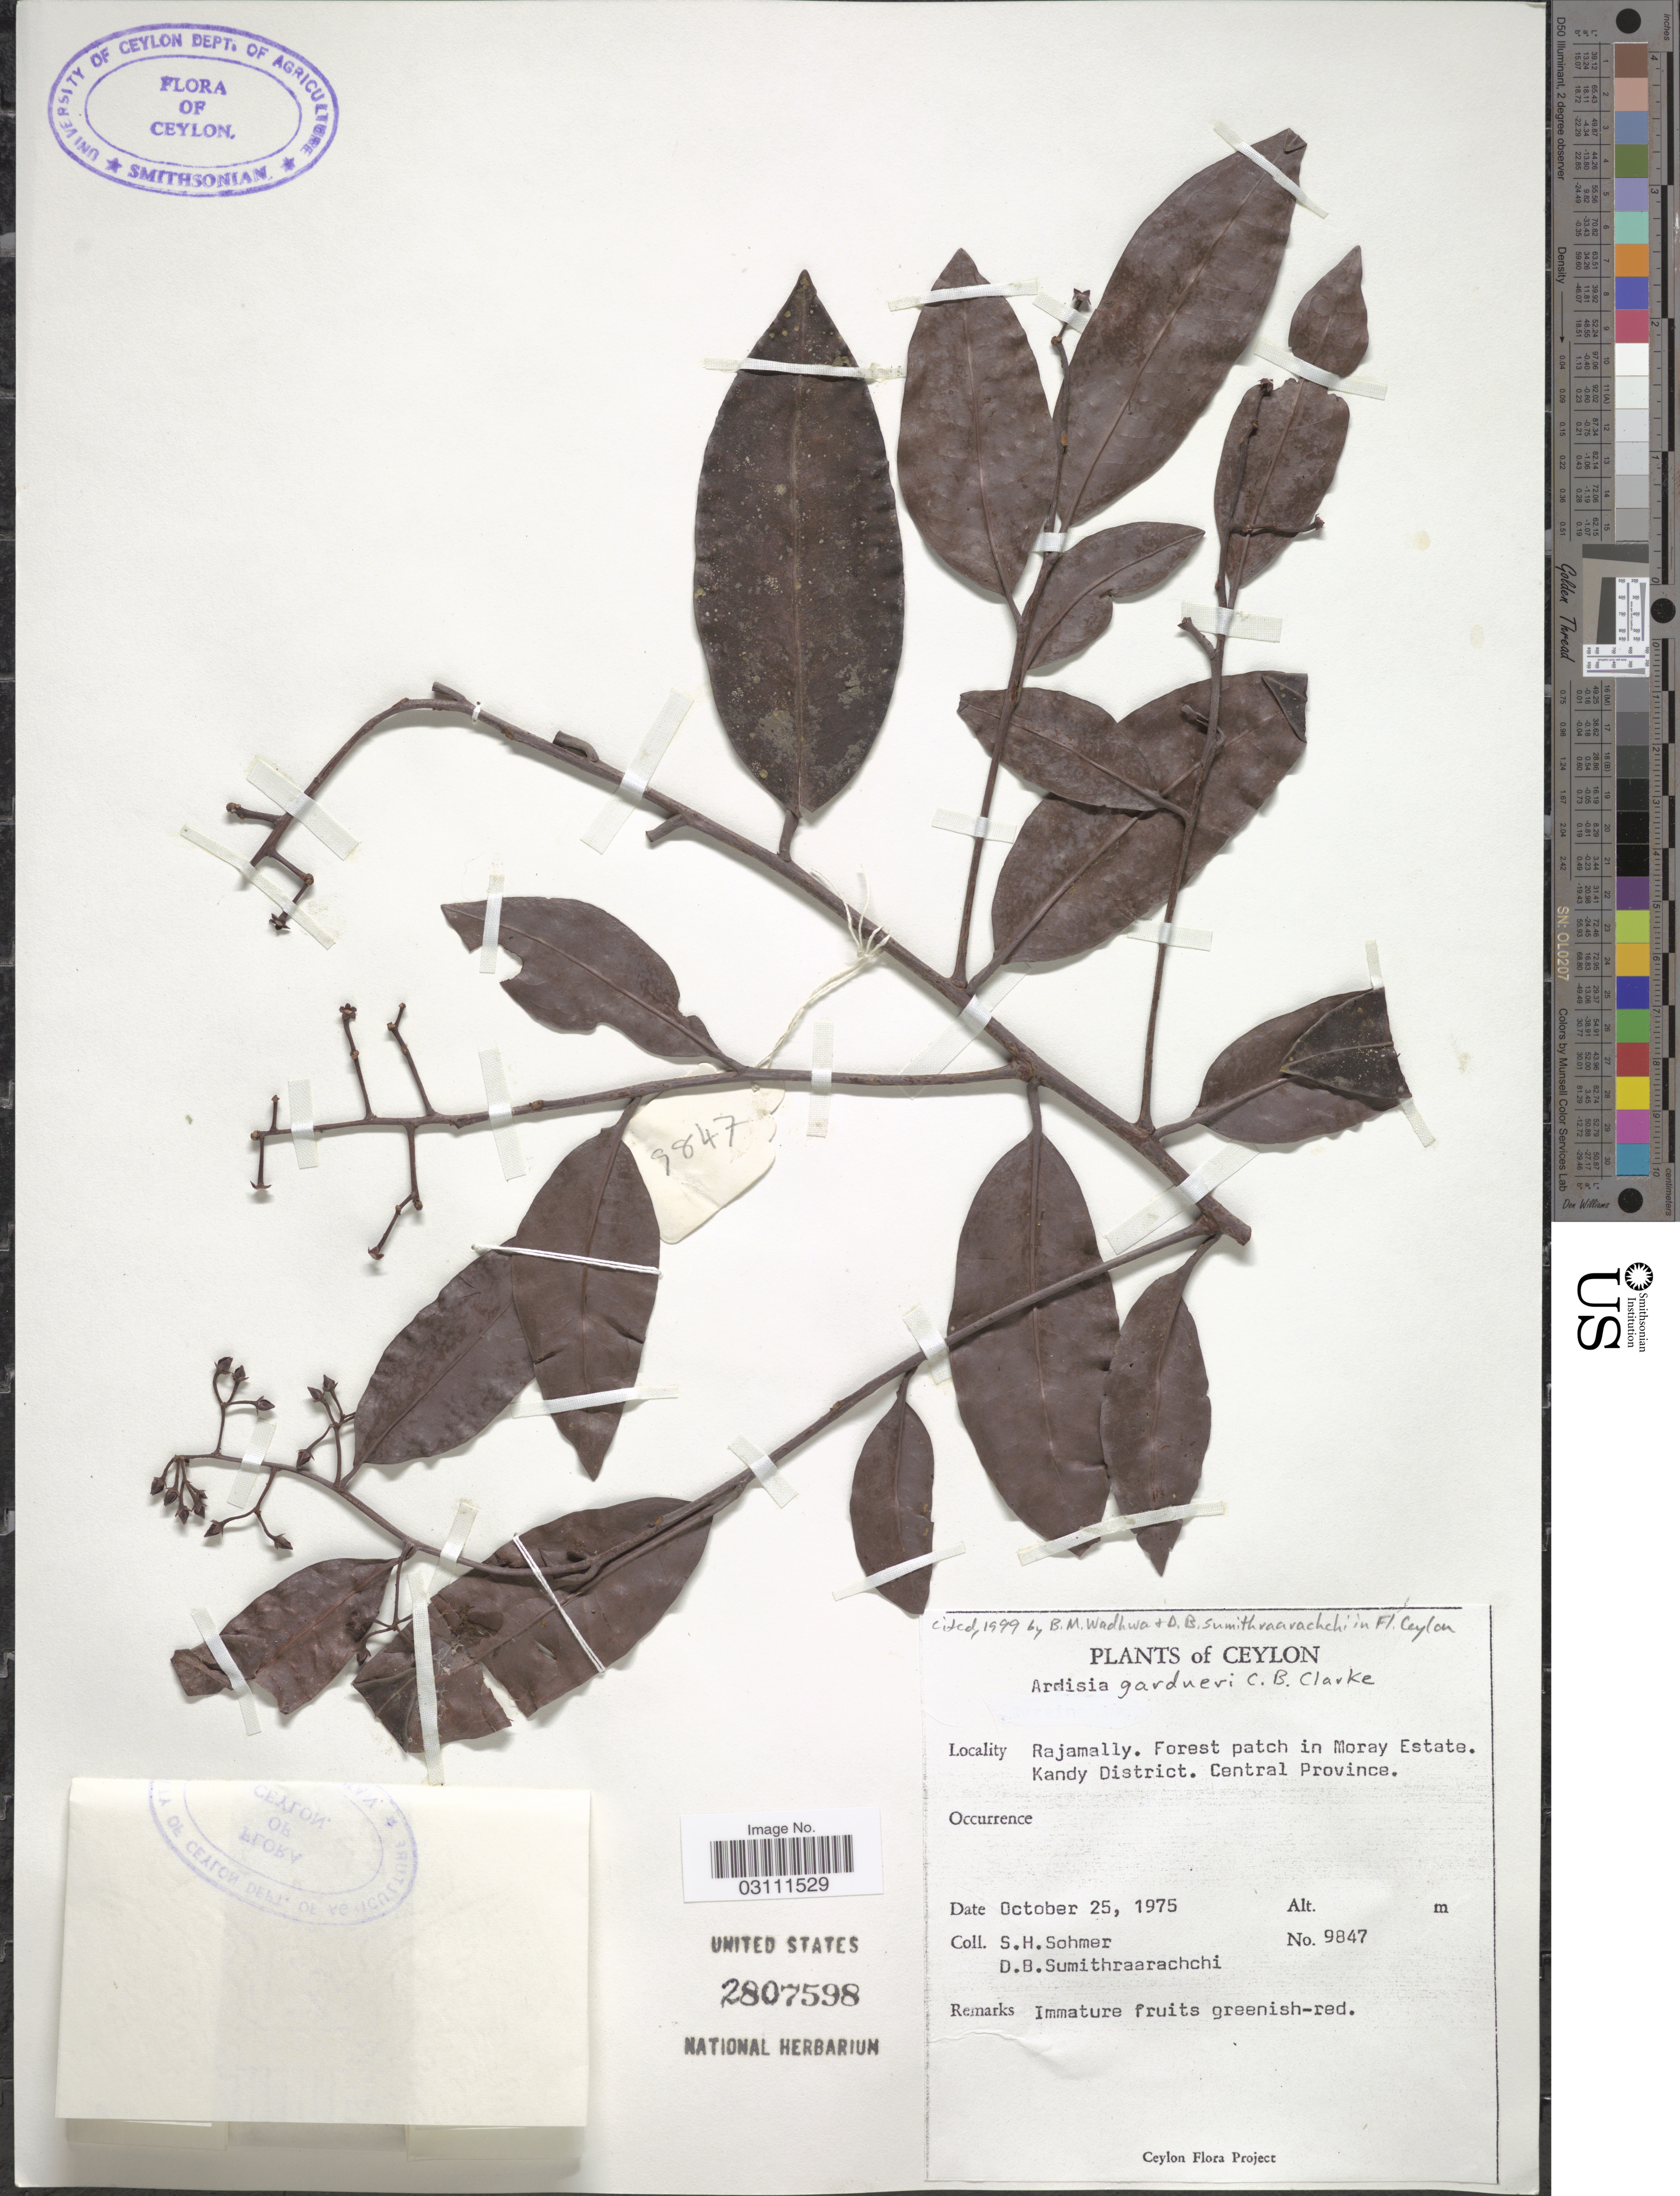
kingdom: Plantae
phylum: Tracheophyta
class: Magnoliopsida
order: Ericales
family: Primulaceae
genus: Ardisia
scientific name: Ardisia gardneri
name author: C.B. Clarke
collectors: S. H. Sohmer & D. B. Sumithraarachchi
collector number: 9847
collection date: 1975-10-25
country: Sri Lanka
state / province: Central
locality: Ceylon, Rajamally, Forest patch in Moray Estate, Kandy District, Central Province.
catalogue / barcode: US 2807598